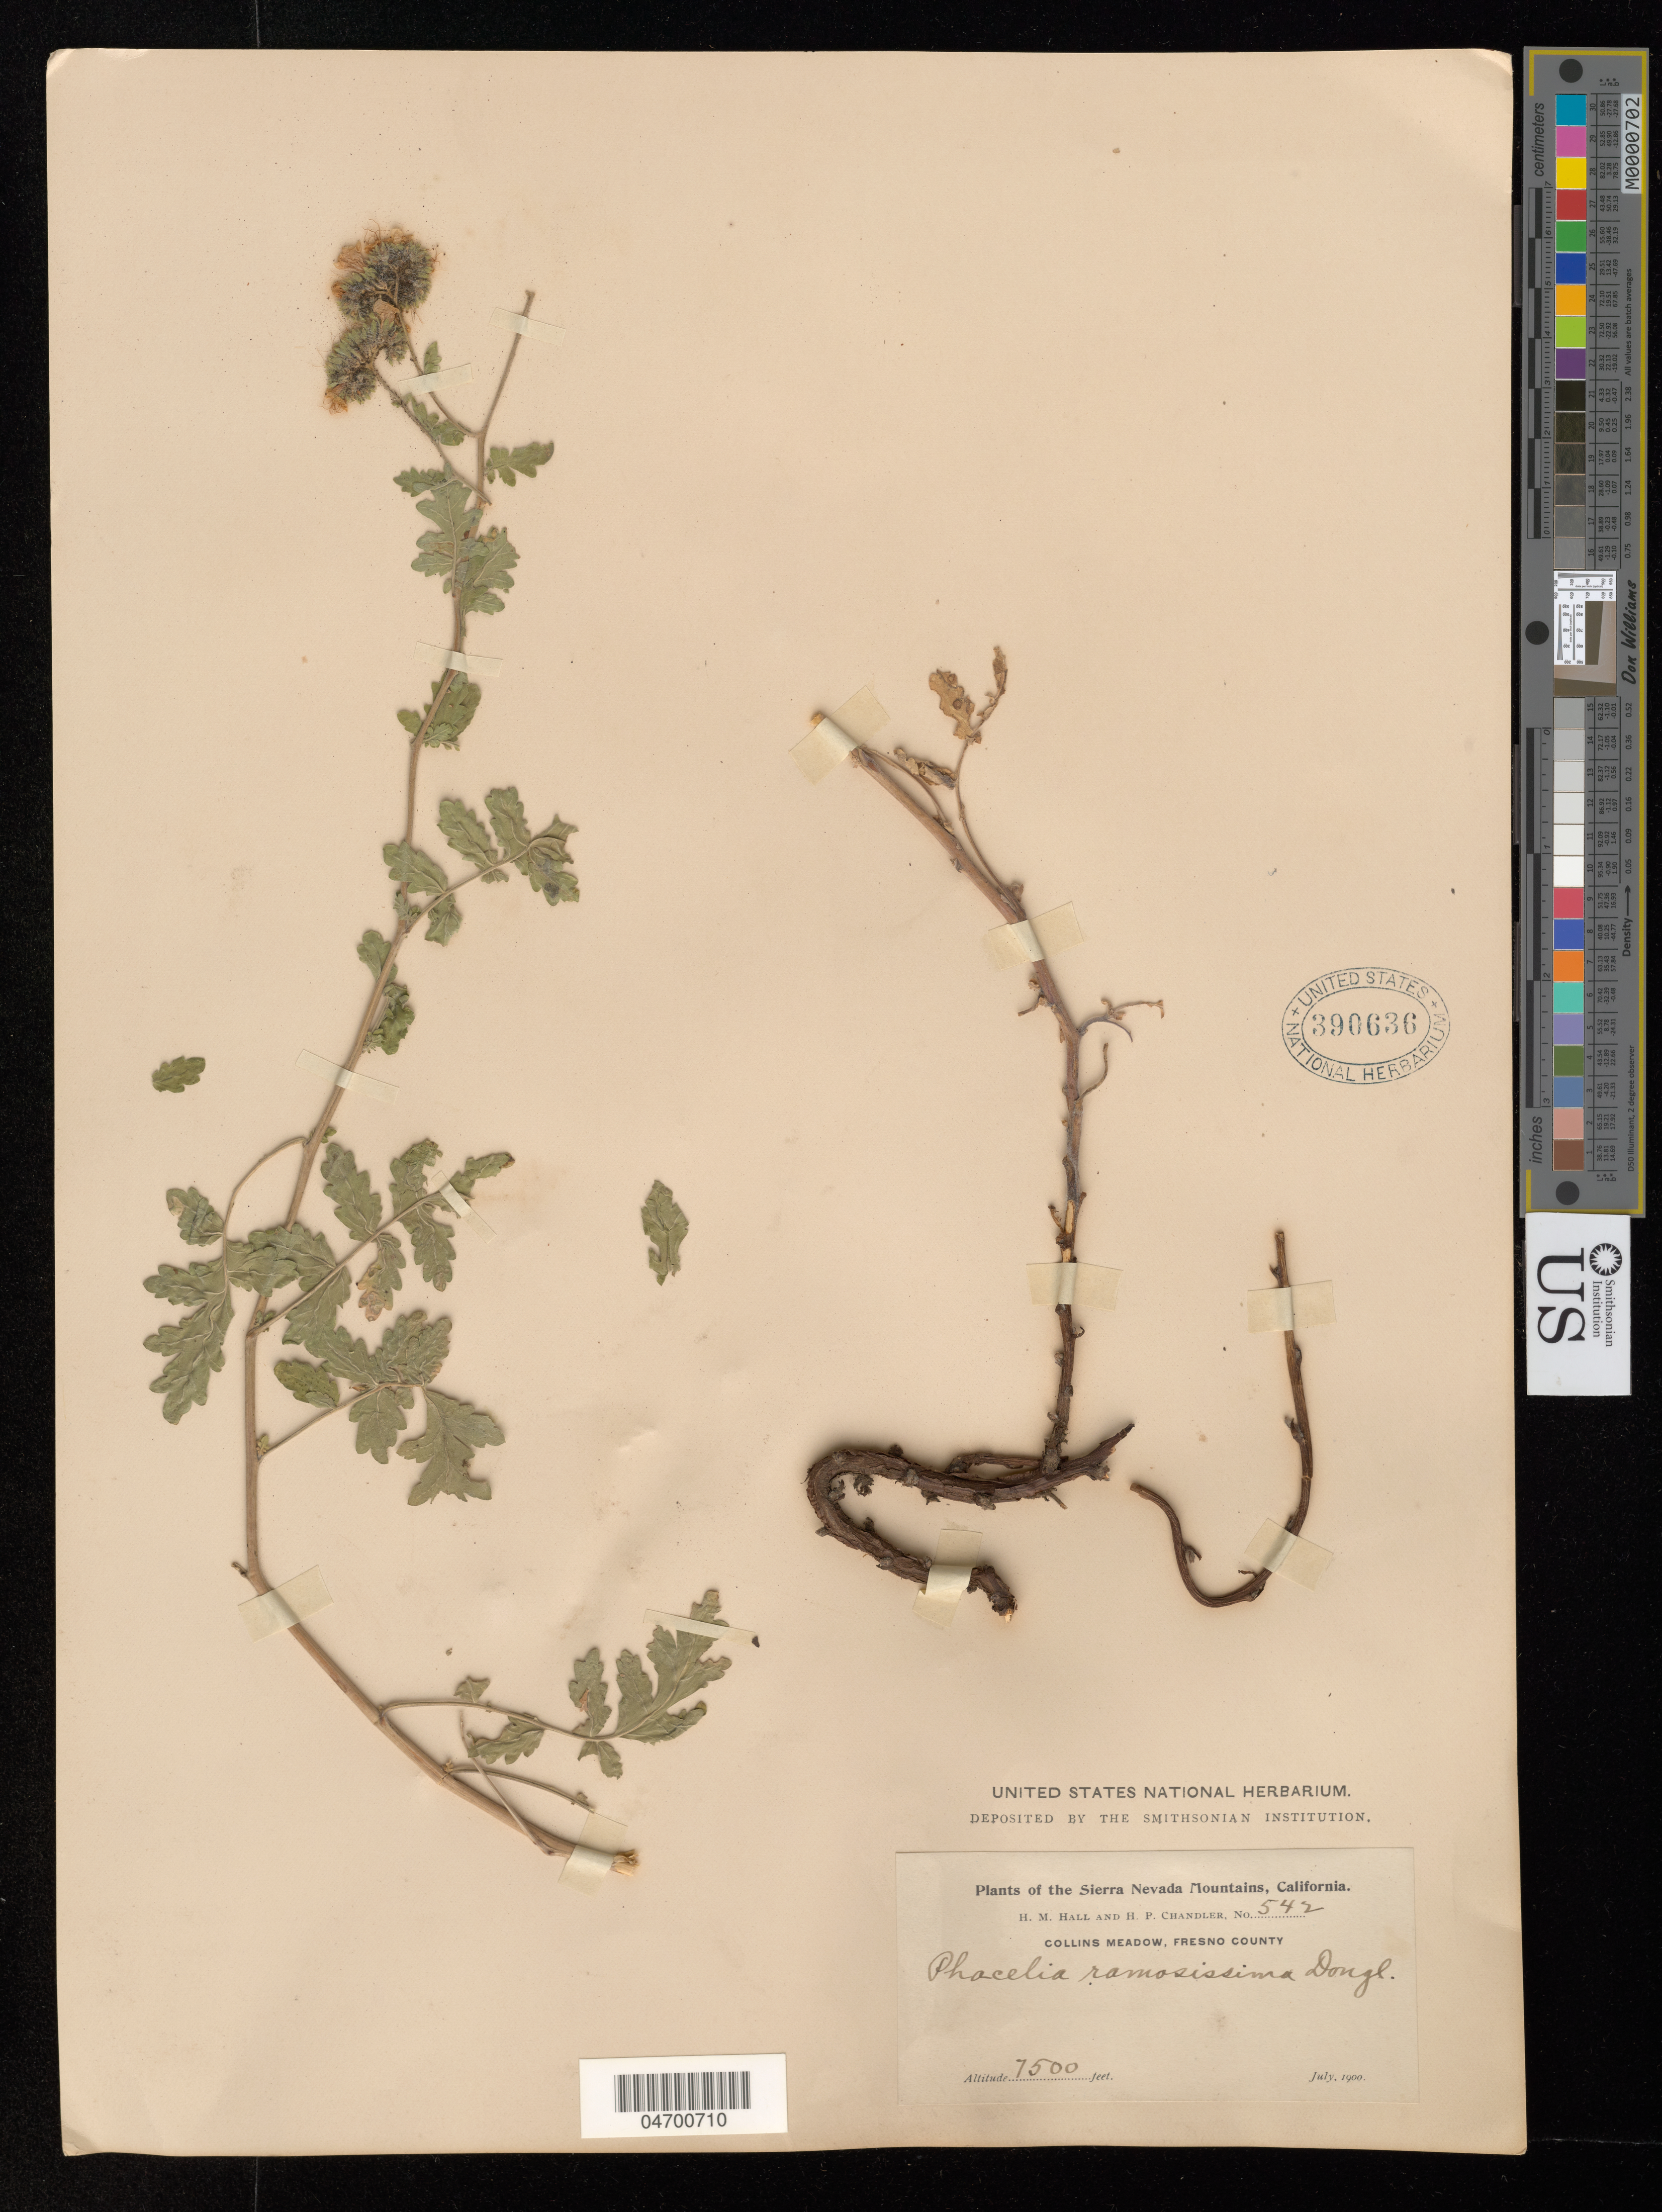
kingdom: Plantae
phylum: Tracheophyta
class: Magnoliopsida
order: Boraginales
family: Hydrophyllaceae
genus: Phacelia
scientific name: Phacelia ramosissima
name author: Douglas ex Lehm.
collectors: H. M. Hall & H. Chandler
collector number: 542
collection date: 1900-07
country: United States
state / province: California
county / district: Fresno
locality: Sierra Nevada Mountains. Collins Meadow, Fresno County.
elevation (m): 2286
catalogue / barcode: US 390636